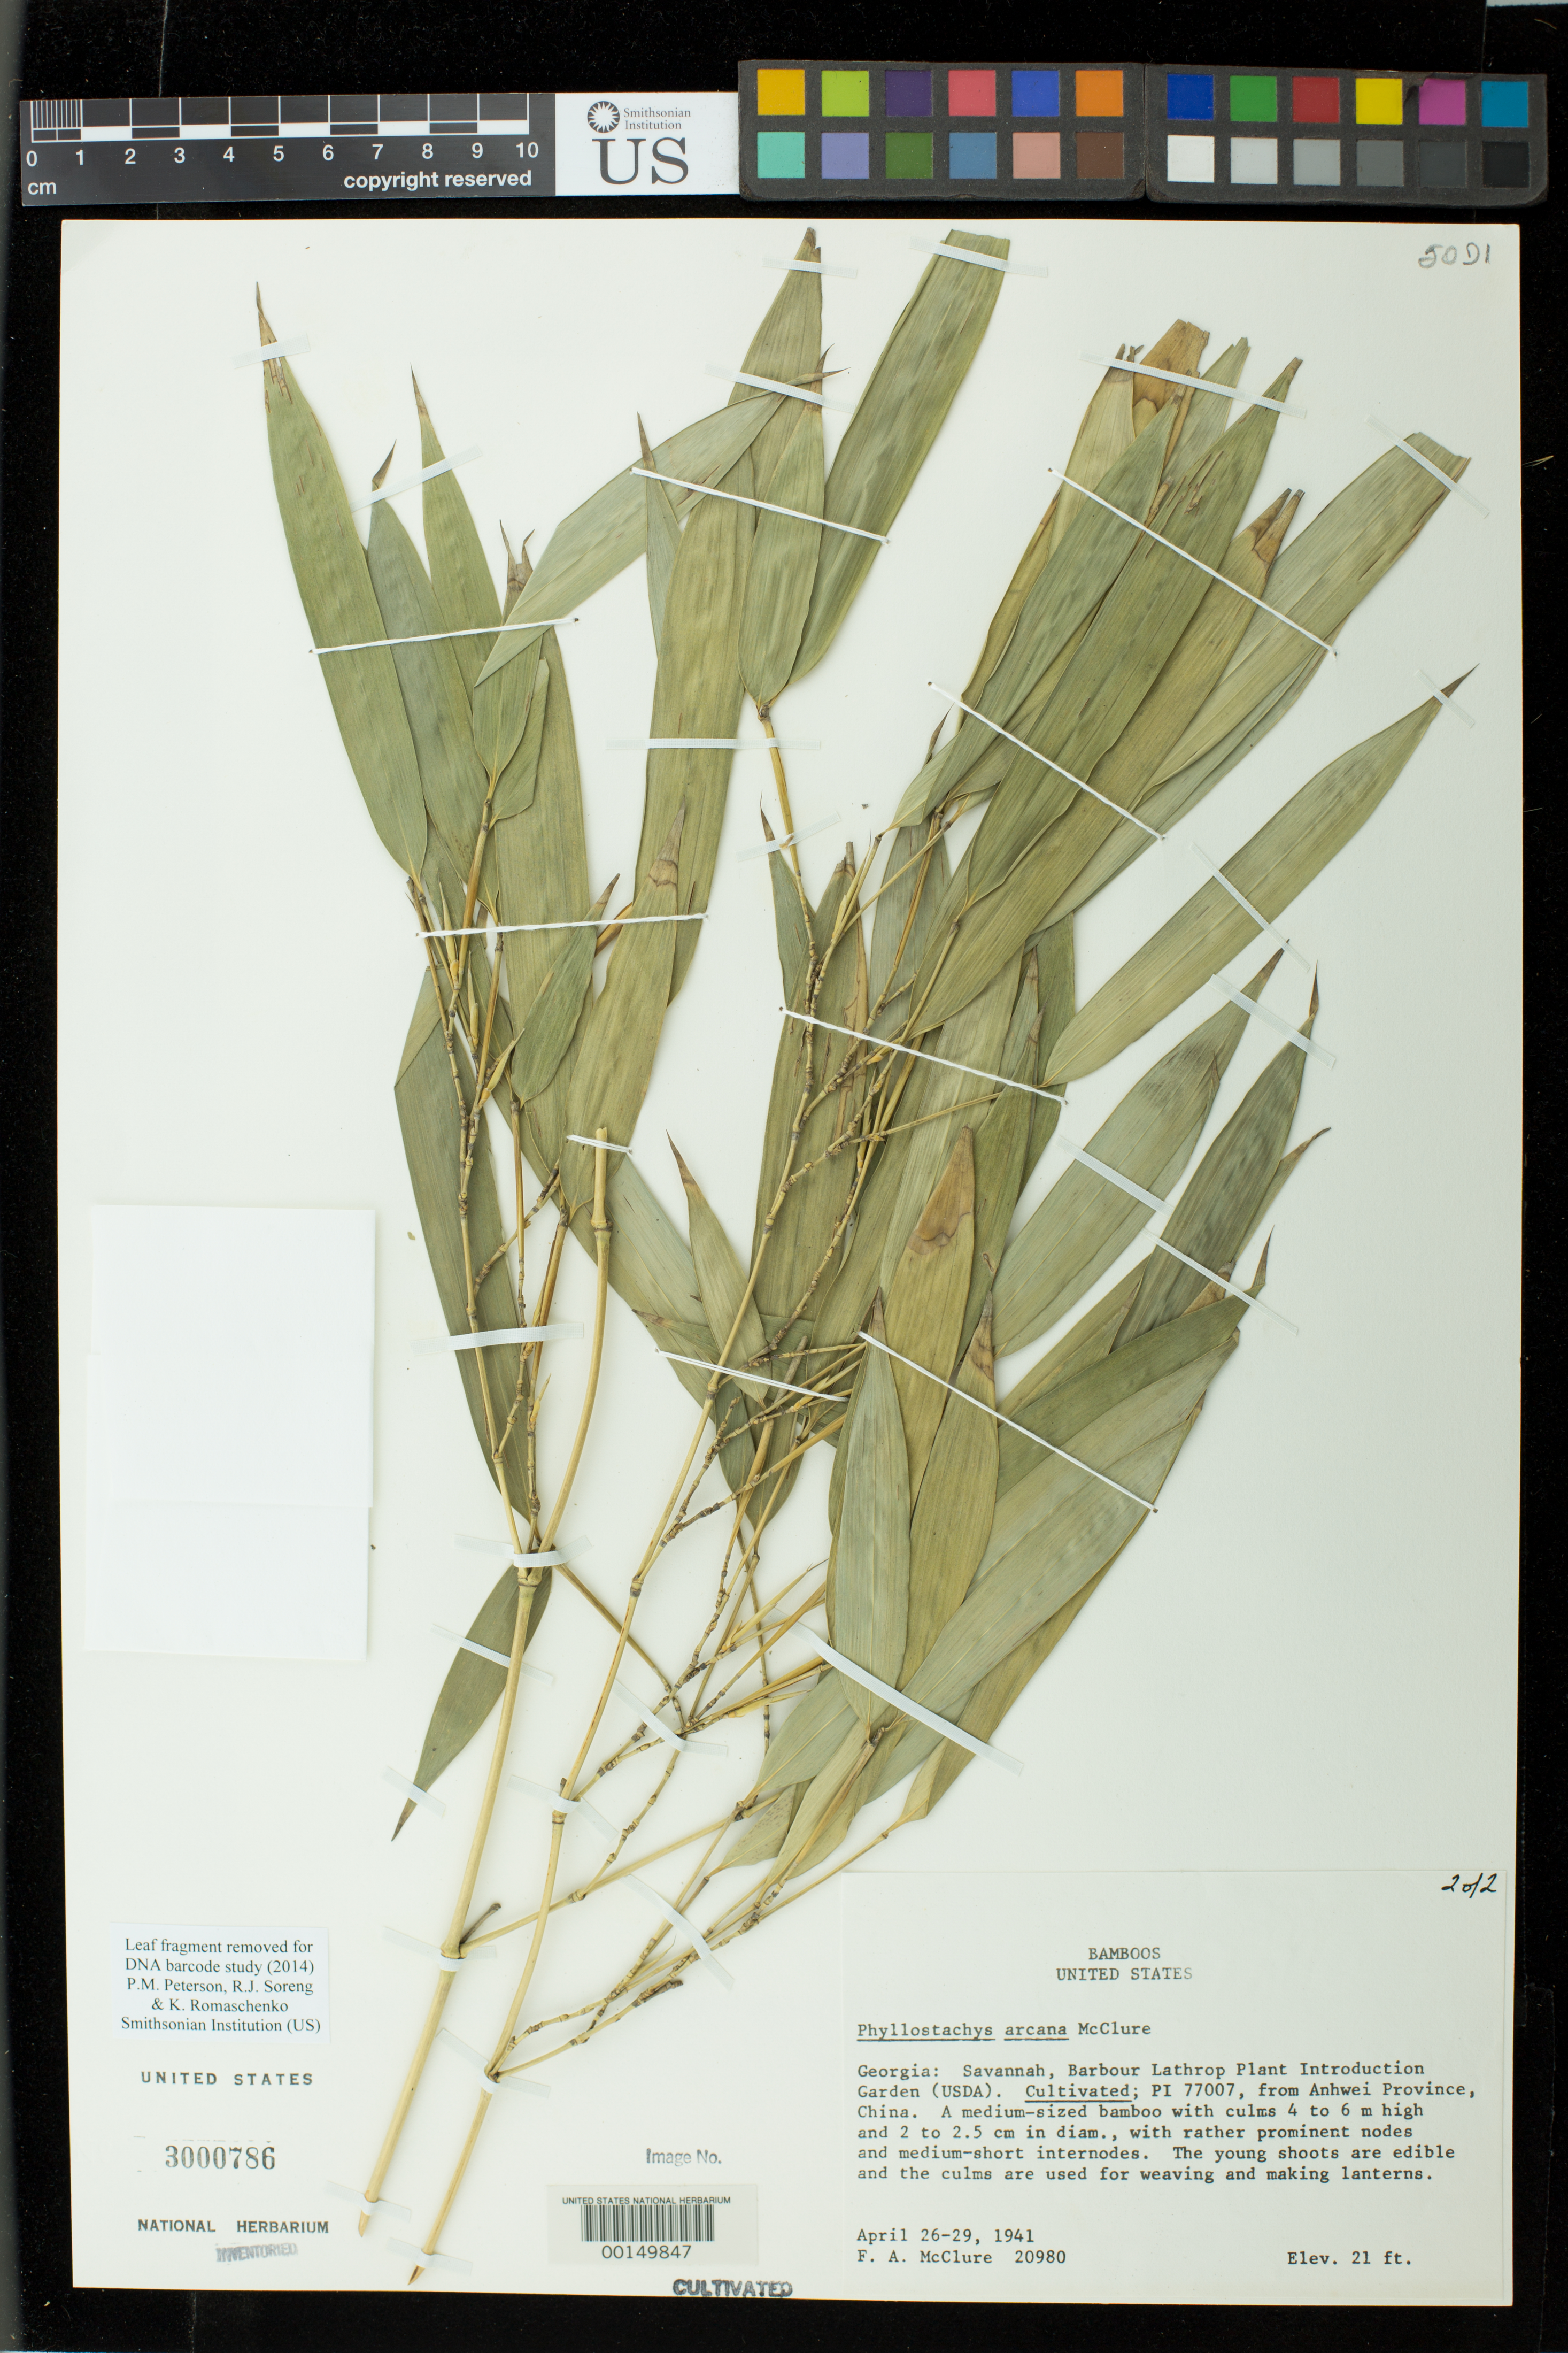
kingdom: Plantae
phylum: Tracheophyta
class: Liliopsida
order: Poales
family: Poaceae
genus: Phyllostachys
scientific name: Phyllostachys arcana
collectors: F. A. McClure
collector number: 20980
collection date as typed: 26 Apr 1941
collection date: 1941-04-26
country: United States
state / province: Georgia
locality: Savannah, barbour lathrop plant intro. garden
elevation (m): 6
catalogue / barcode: US 3000786